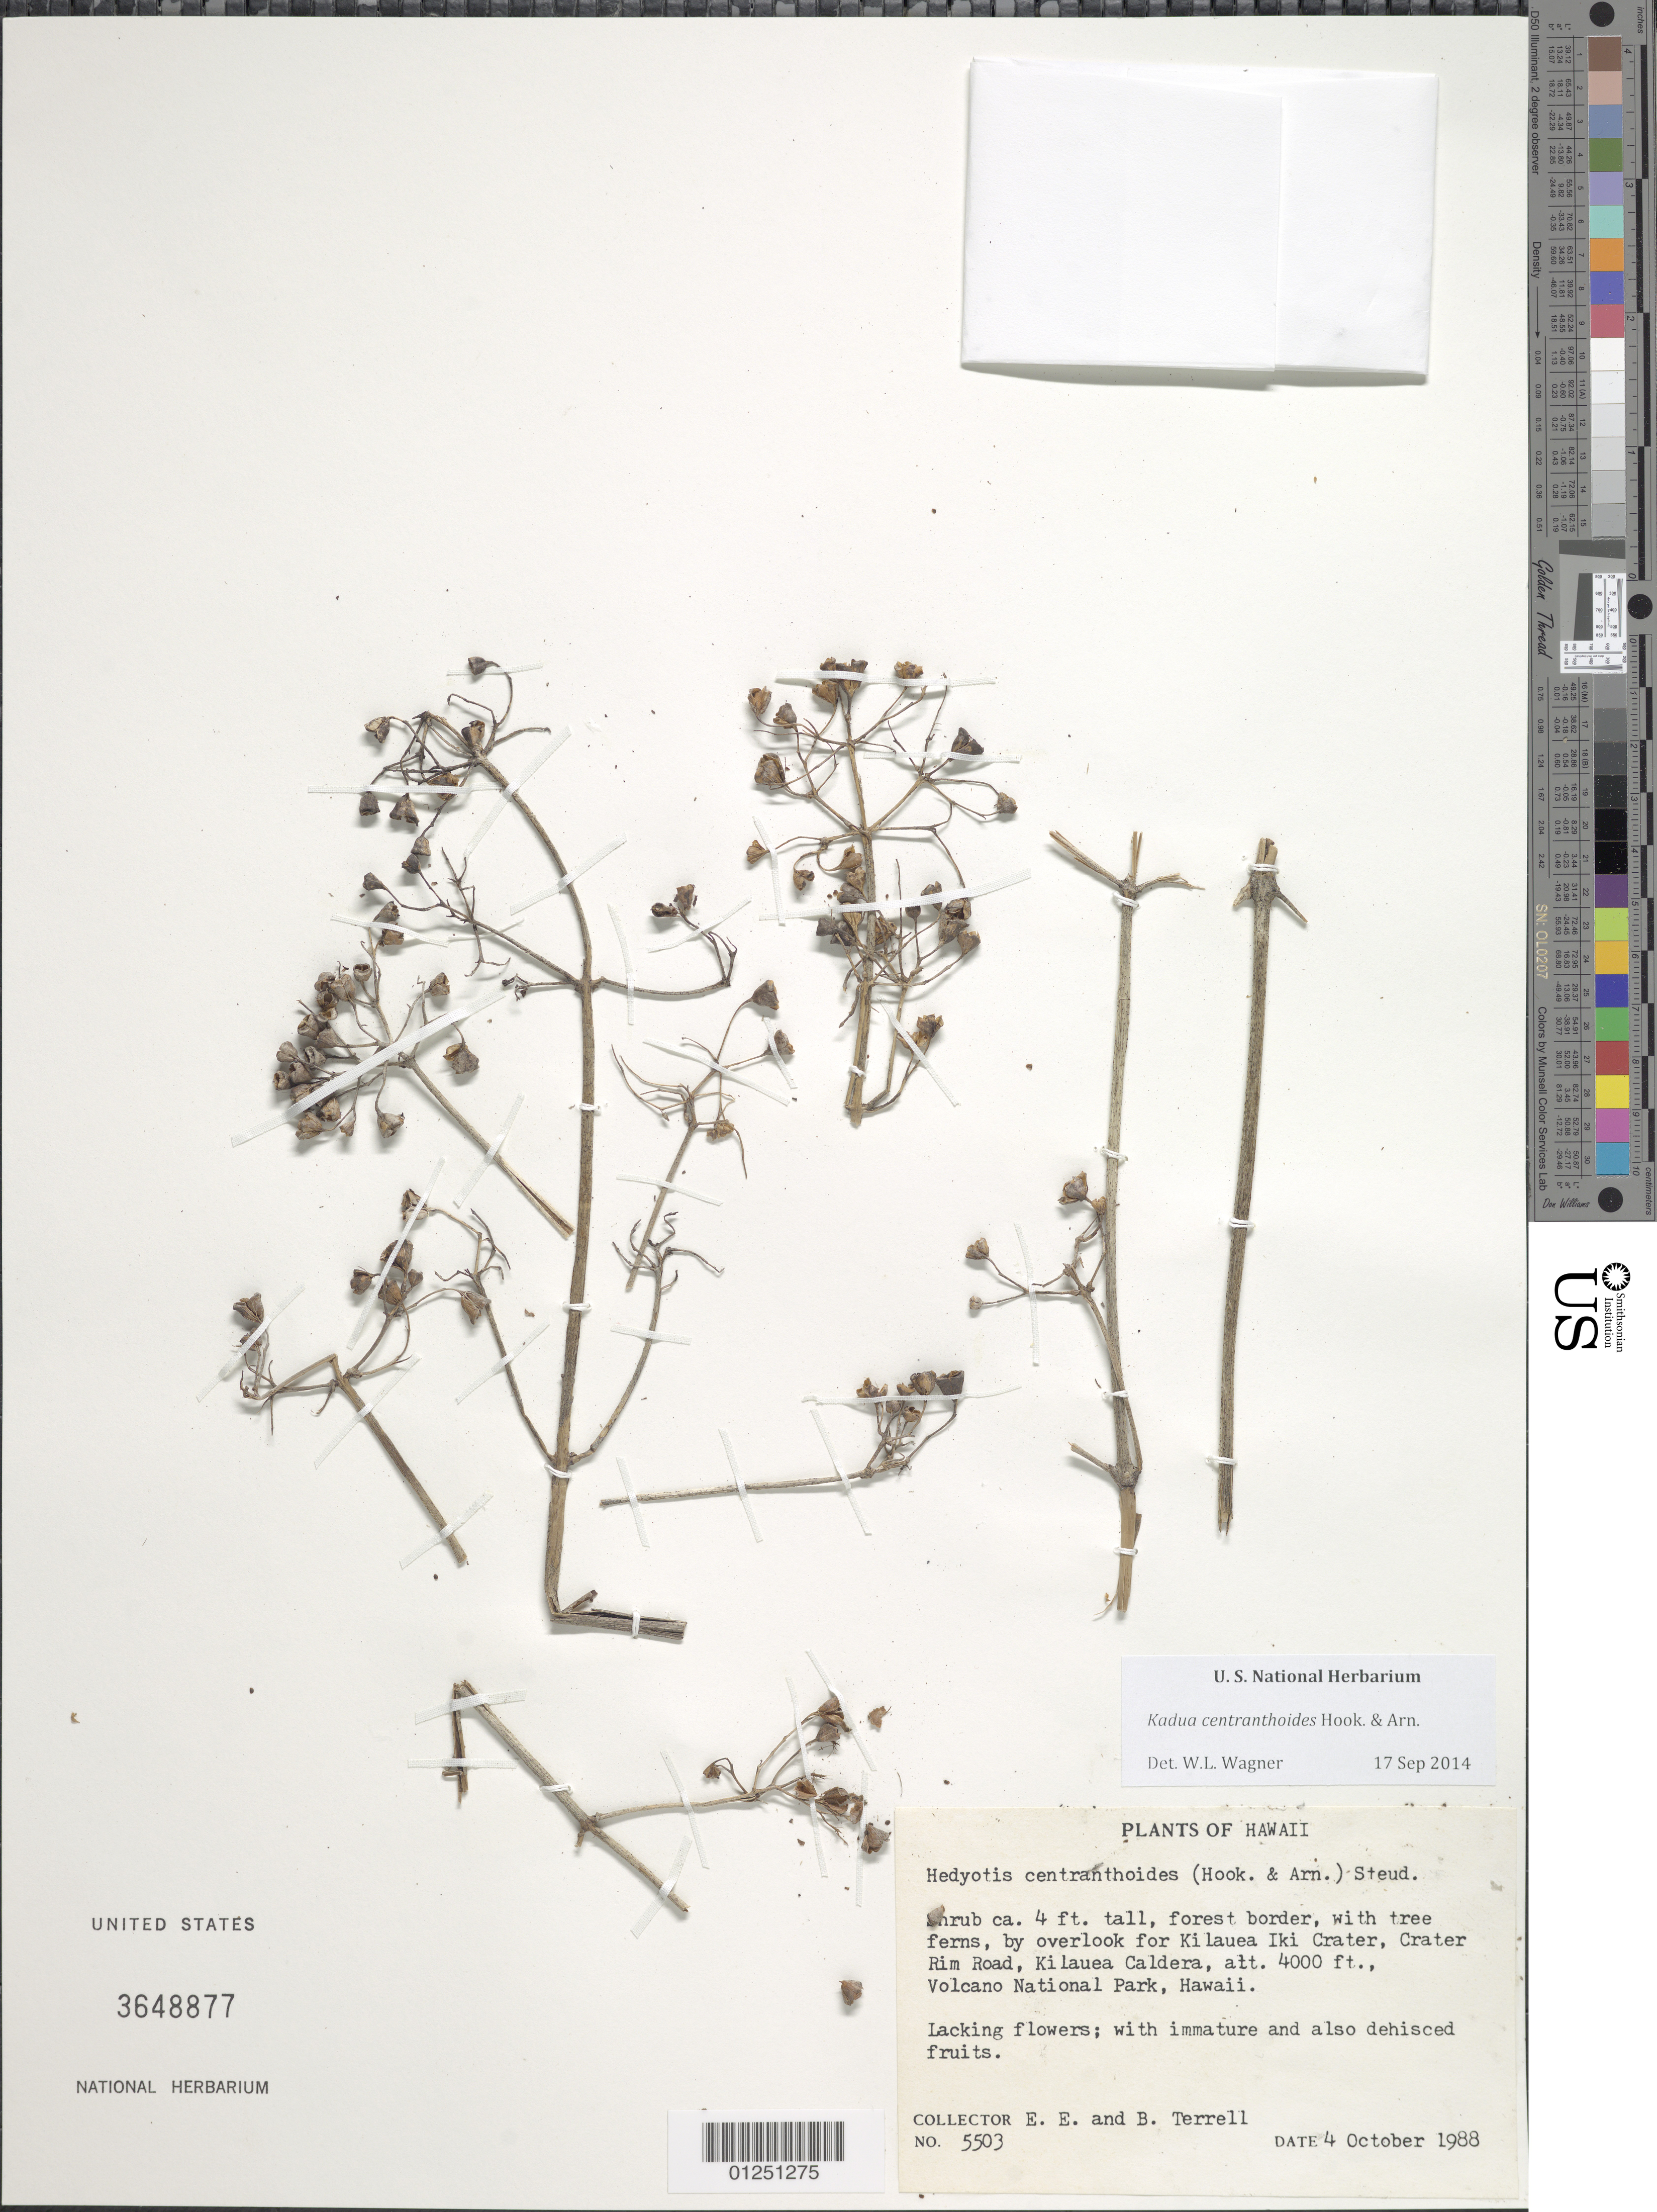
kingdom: Plantae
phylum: Tracheophyta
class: Magnoliopsida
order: Gentianales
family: Rubiaceae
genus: Kadua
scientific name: Kadua centranthoides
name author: Hook. & Arn.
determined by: Wagner, W. L., (BOT), Smithsonian Institution - National Museum of Natural History (UNITED STATES)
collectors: E. E. Terrell & B. Terrell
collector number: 5503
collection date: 1988-10-04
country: United States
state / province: Hawaii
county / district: Hawaii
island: Hawaii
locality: Volcano National Park, Crater Rim Road, Kilauea Caldera, Overlook for Kilauea Iki Crater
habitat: Forest border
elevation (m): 1219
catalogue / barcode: US 3648877